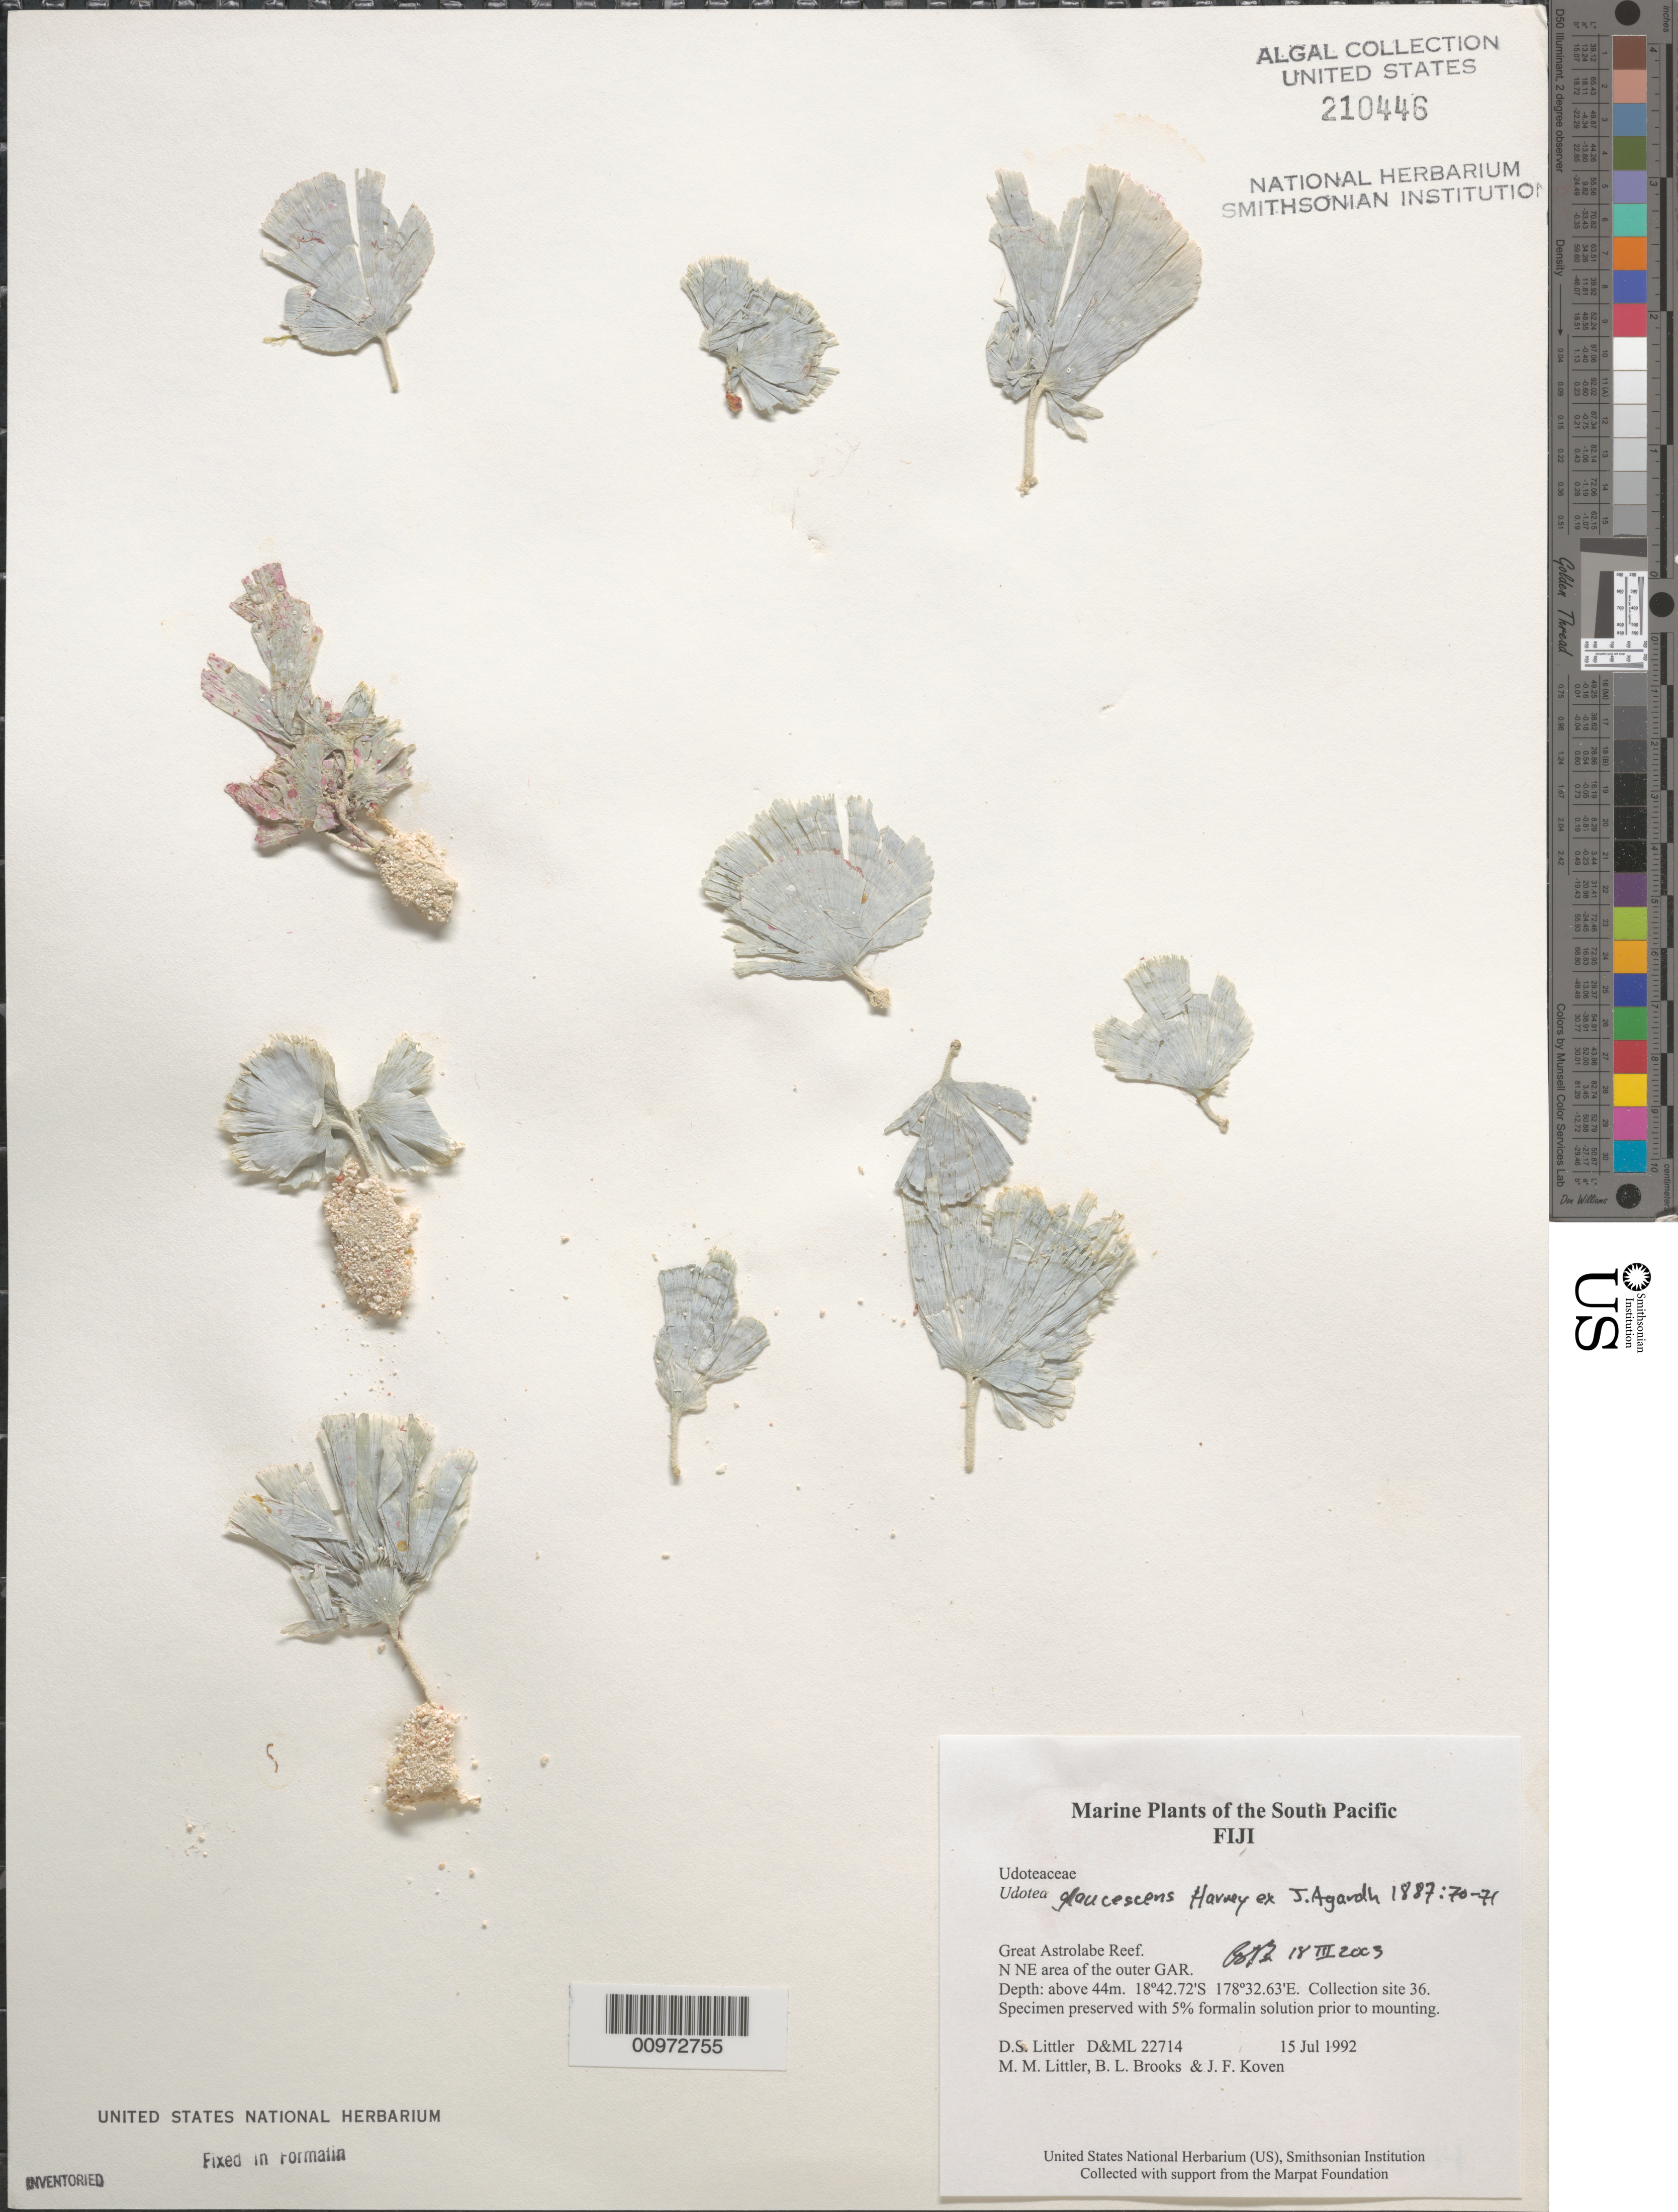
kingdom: Plantae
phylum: Chlorophyta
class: Ulvophyceae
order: Bryopsidales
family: Udoteaceae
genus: Udotea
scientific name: Udotea glaucescens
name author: Harv. ex J. Agardh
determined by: Brooks, B. L., (BOT), Smithsonian Institution - National Museum of Natural History (UNITED STATES)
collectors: D. S. Littler, M. M. Littler, B. Brooks & J. Koven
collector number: D&ML 22714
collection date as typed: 15 Jul 1992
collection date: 1992-07-15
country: Fiji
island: Great Astrolabe Reef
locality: Great Astrolabe Reef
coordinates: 18 42.72'S, 178 32.63'E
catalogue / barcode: US 210446